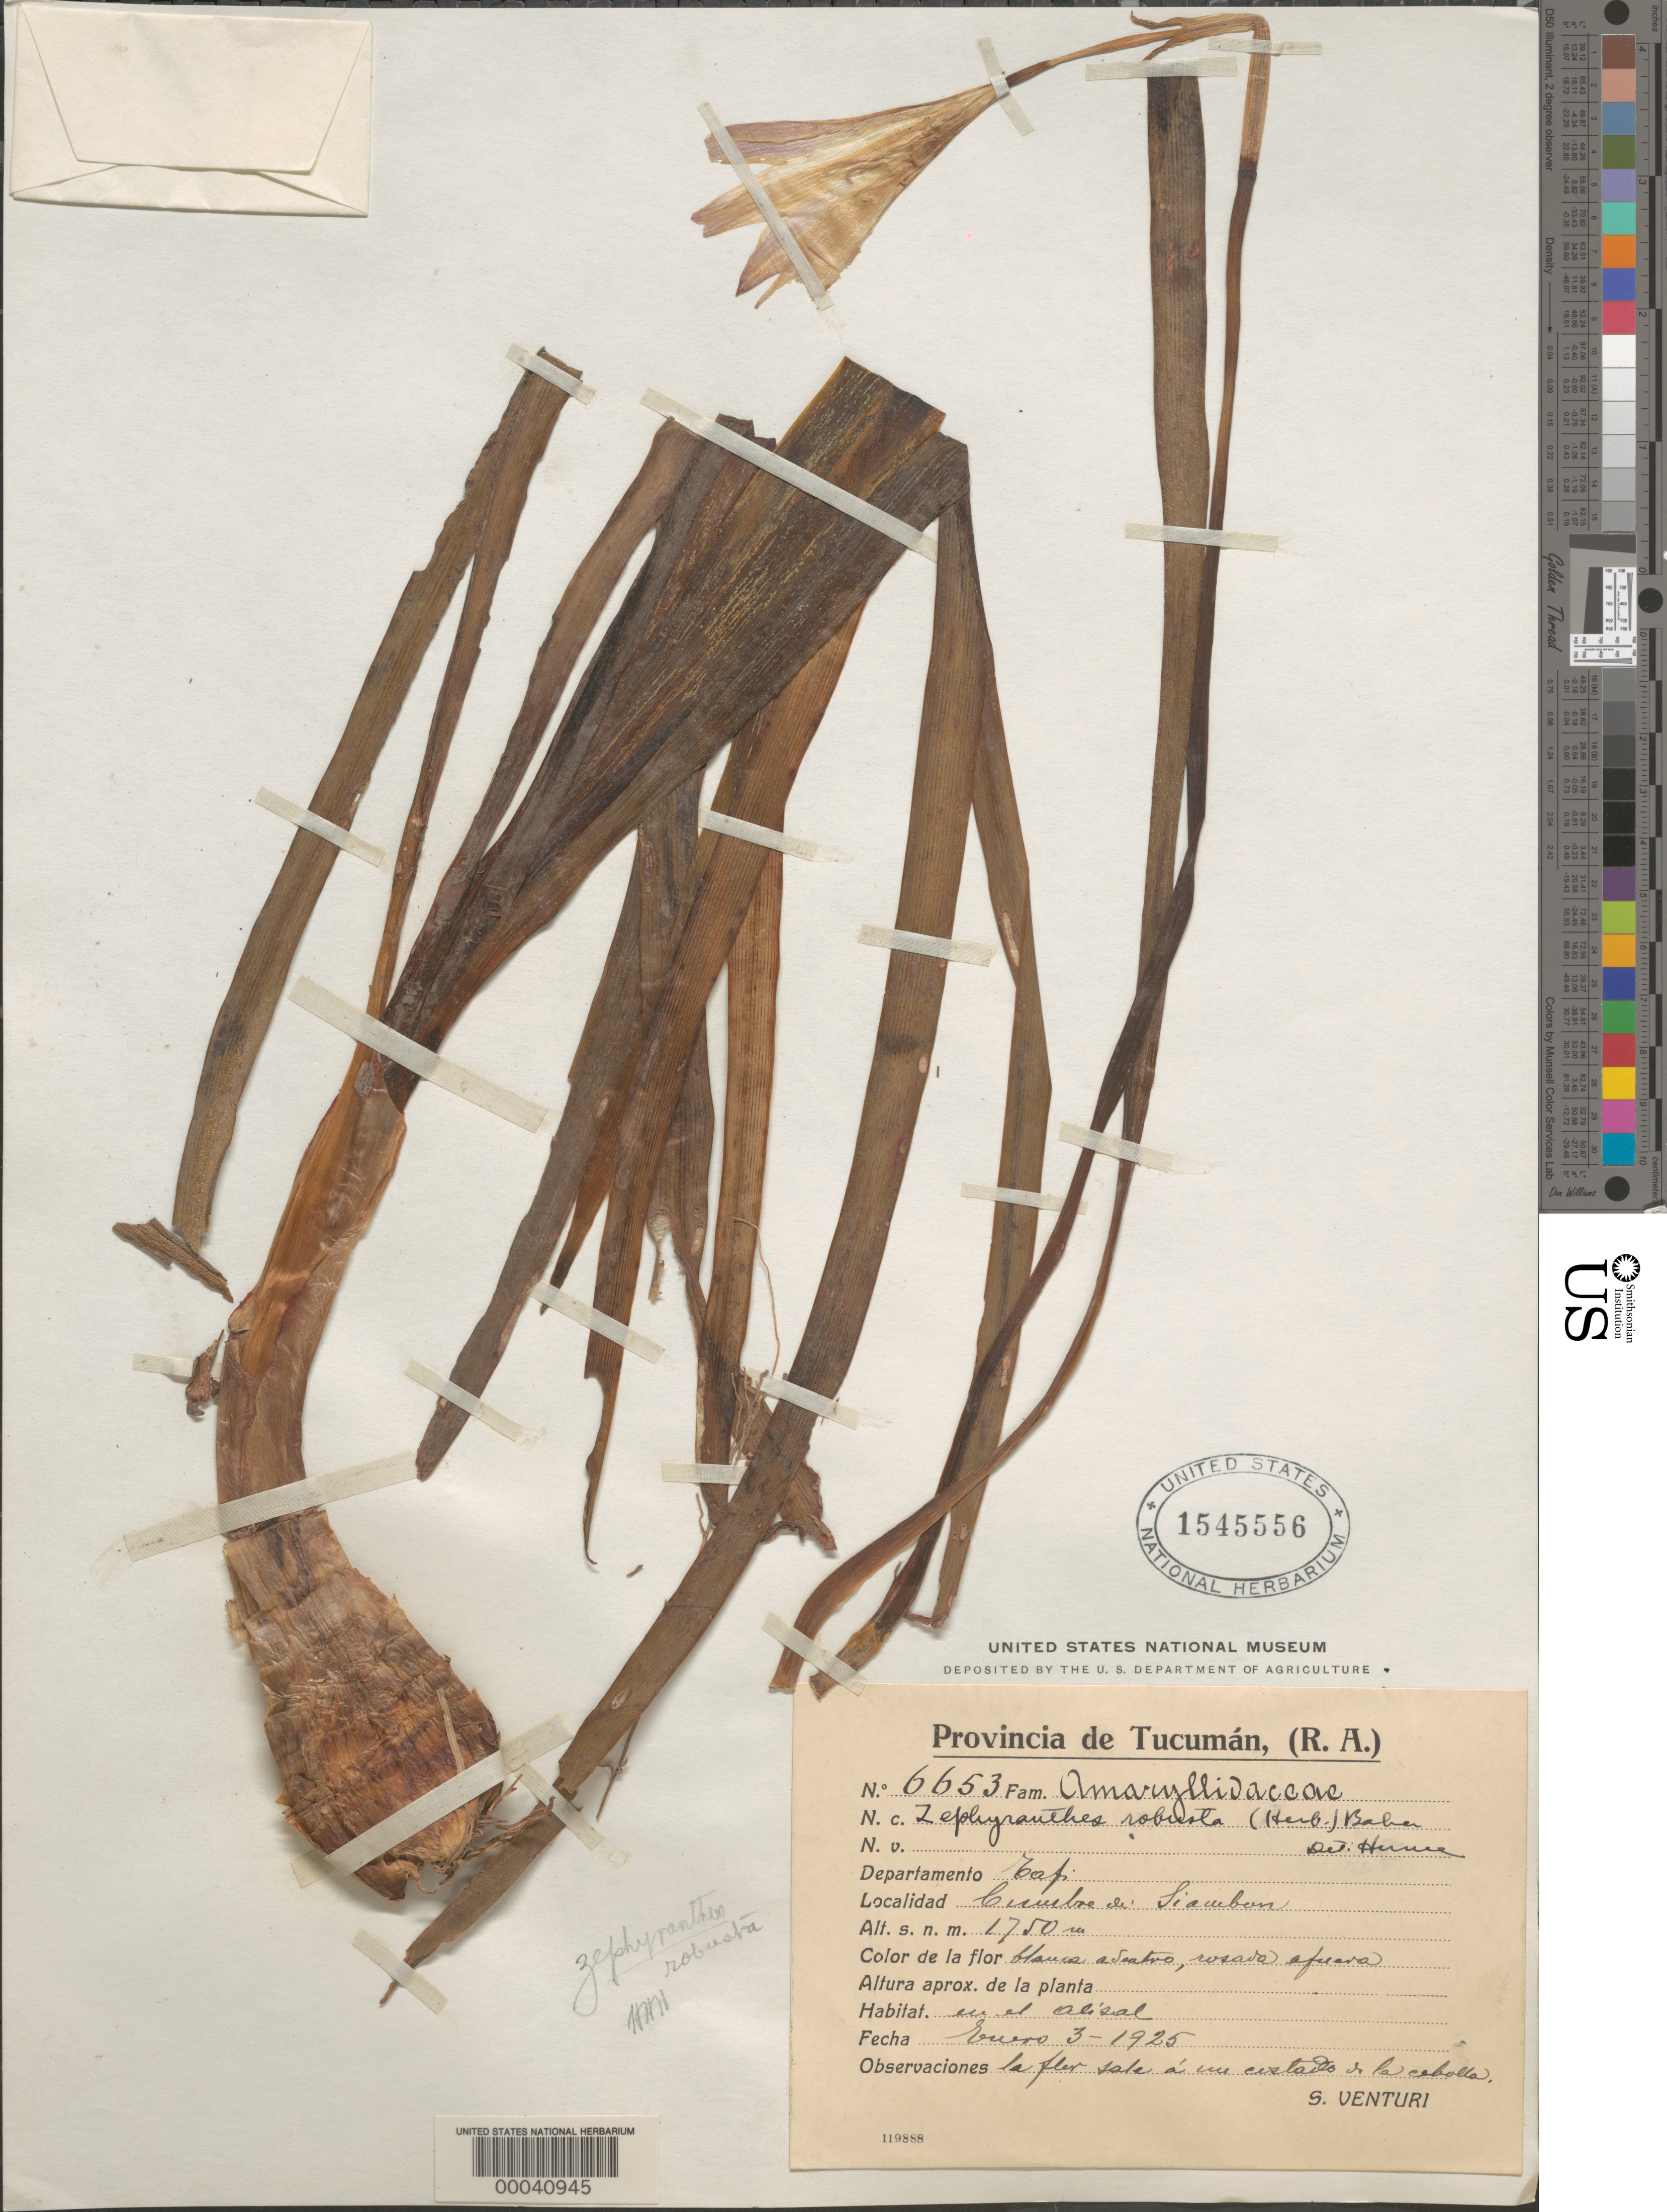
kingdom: Plantae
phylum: Tracheophyta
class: Liliopsida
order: Asparagales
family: Amaryllidaceae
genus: Zephyranthes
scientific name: Zephyranthes robusta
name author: (Sweet ex Herb.) Baker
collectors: S. Venturi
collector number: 6653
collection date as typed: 03 Jan 1925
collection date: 1925-01-03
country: Argentina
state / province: Tucumán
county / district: Tafí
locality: Cumbre de Siambow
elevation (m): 1750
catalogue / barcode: US 1545556